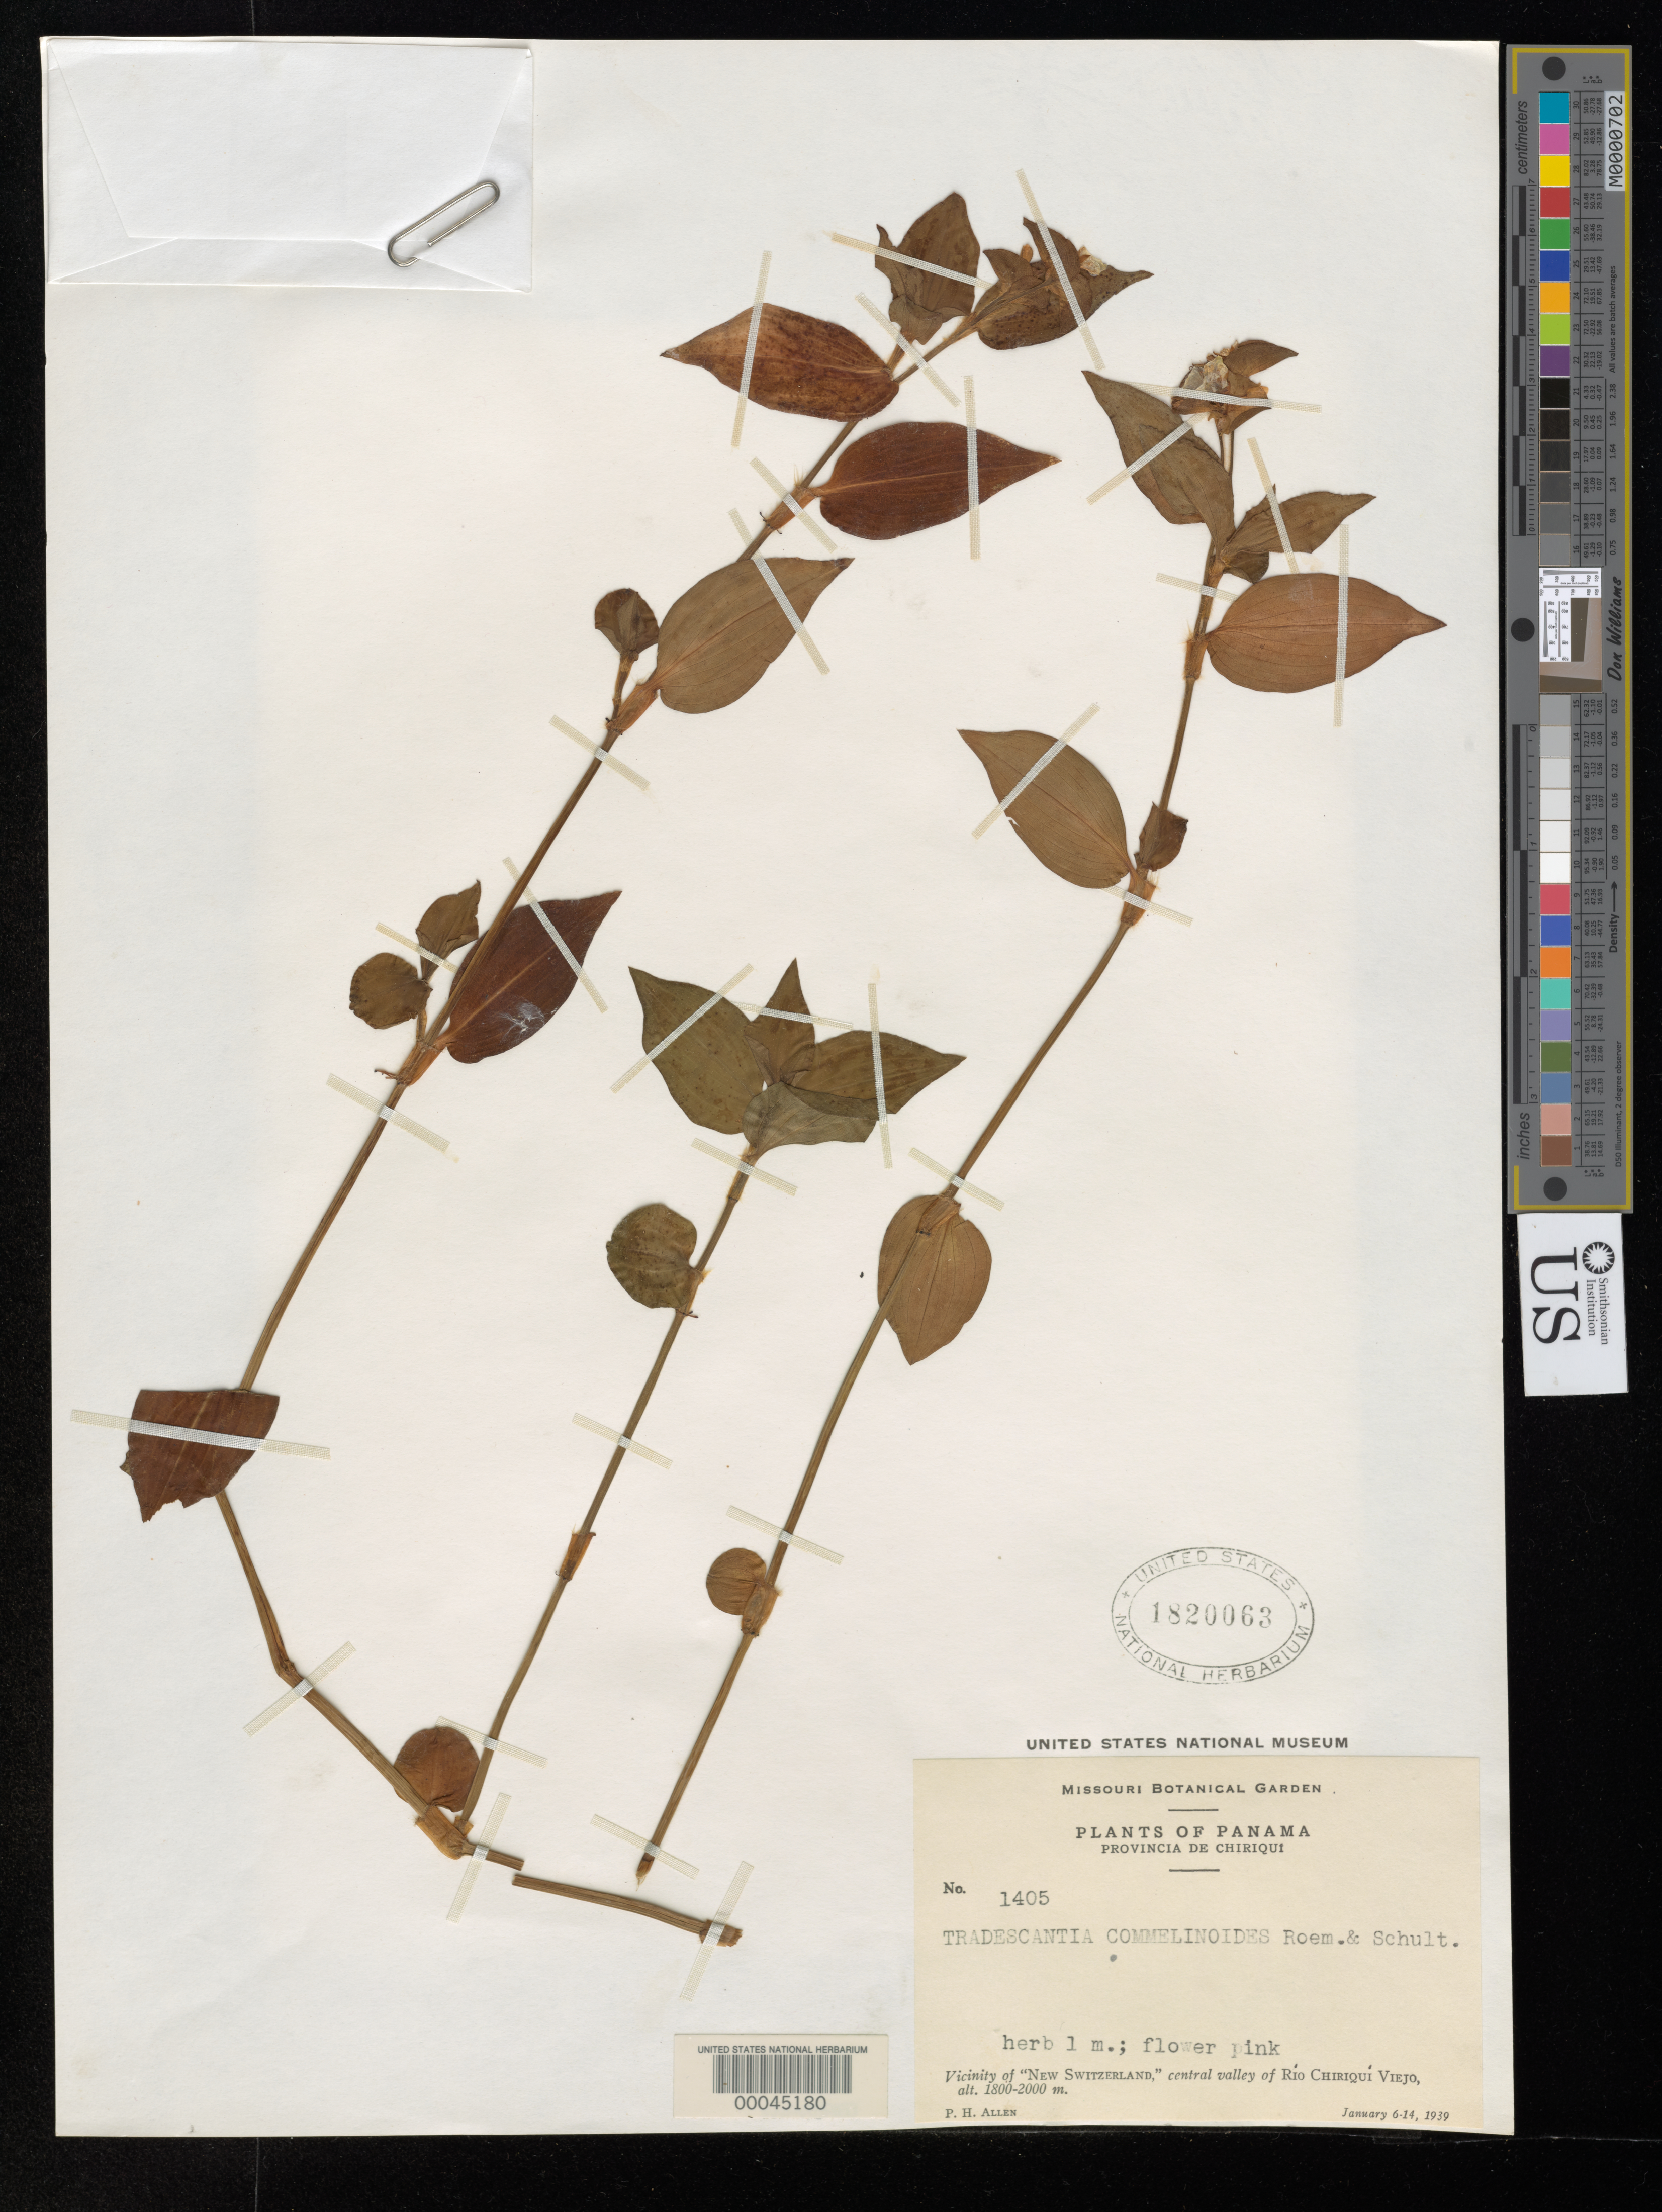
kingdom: Plantae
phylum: Tracheophyta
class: Liliopsida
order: Commelinales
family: Commelinaceae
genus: Tradescantia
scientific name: Tradescantia poelliae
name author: D.R. Hunt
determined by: Strong, Mark T., (BOT), Smithsonian Institution - National Museum of Natural History (UNITED STATES)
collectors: P. H. Allen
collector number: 1405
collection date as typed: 06 Jan 1939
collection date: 1939-01-06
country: Panama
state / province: Chiriquí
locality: Near "New Switzerland", Rio Chiriquí Viejo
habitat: Valley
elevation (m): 1800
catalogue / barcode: US 1820063